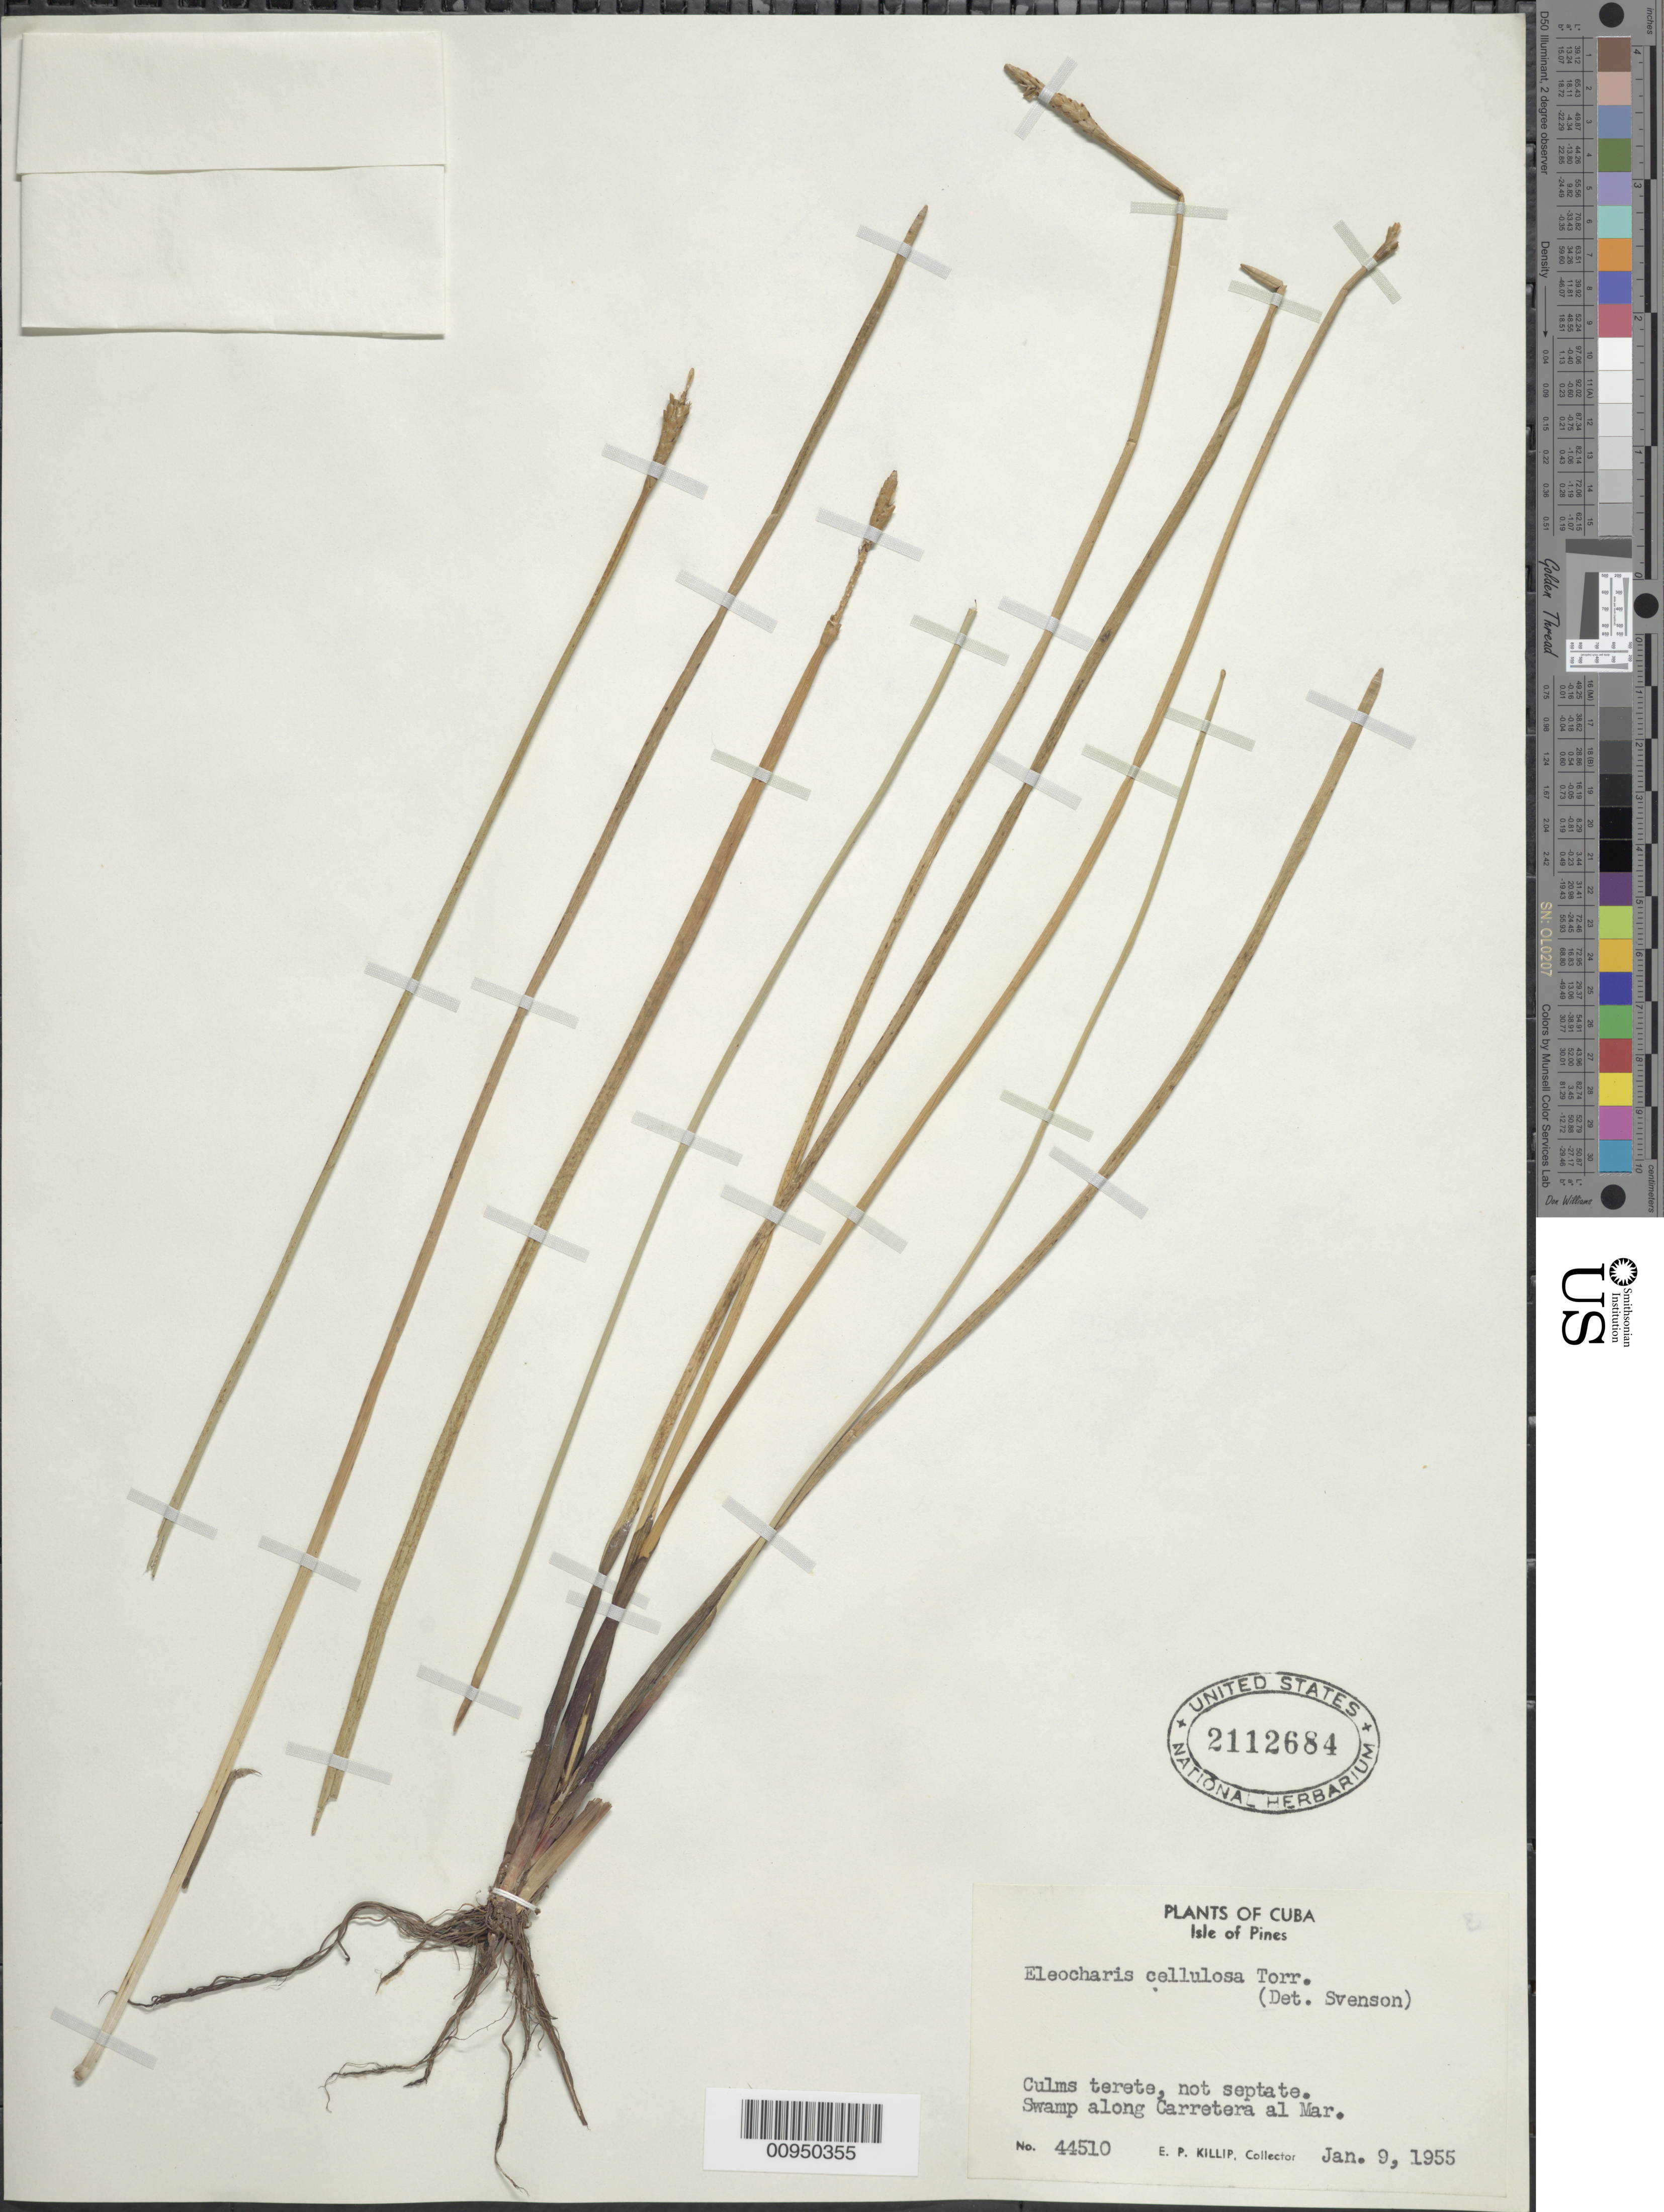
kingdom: Plantae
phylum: Tracheophyta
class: Liliopsida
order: Poales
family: Cyperaceae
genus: Eleocharis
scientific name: Eleocharis cellulosa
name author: Torr.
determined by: Svenson, --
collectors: E. P. Killip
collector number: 44510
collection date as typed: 09 Jan 1955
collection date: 1955-01-09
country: Cuba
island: Isla de la Juventud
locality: Swamp along Carretera al Mar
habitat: Swamp along carretera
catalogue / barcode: US 2112684